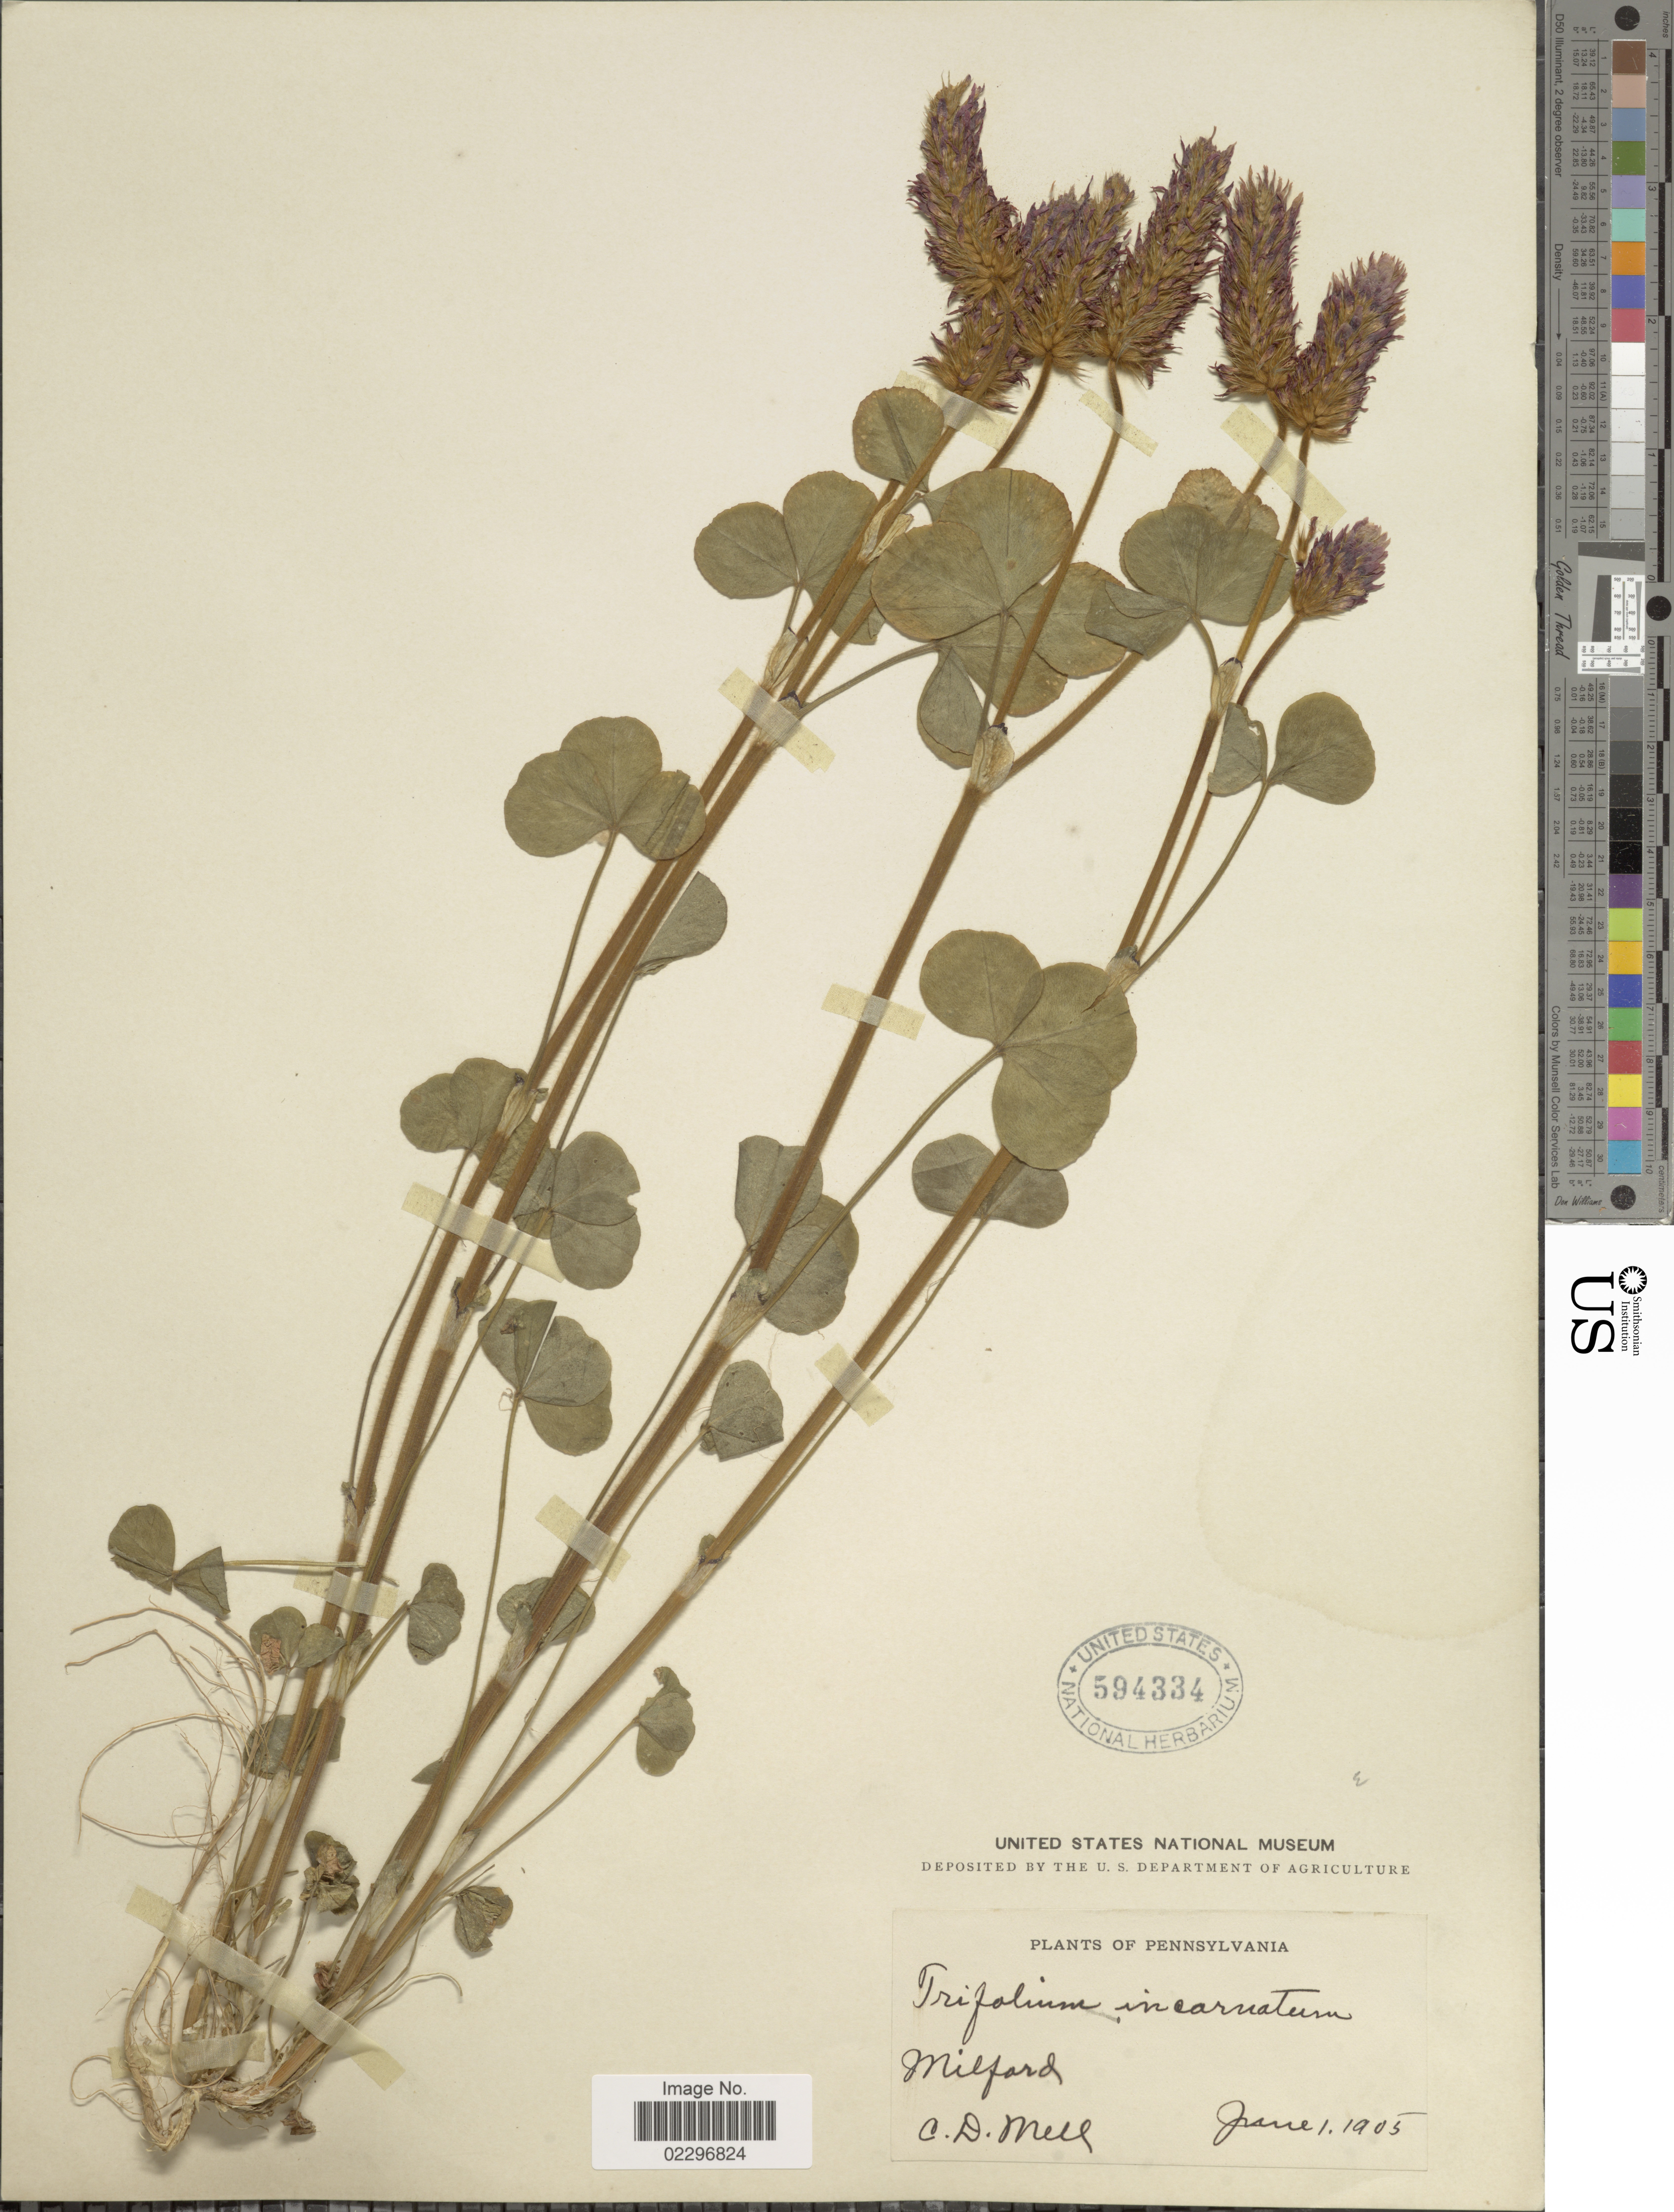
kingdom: Plantae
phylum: Tracheophyta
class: Magnoliopsida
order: Fabales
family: Fabaceae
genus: Trifolium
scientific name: Trifolium incarnatum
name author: L.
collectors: C. D. Mell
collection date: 1905-06-01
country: United States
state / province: Pennsylvania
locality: Milford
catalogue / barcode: US 594334